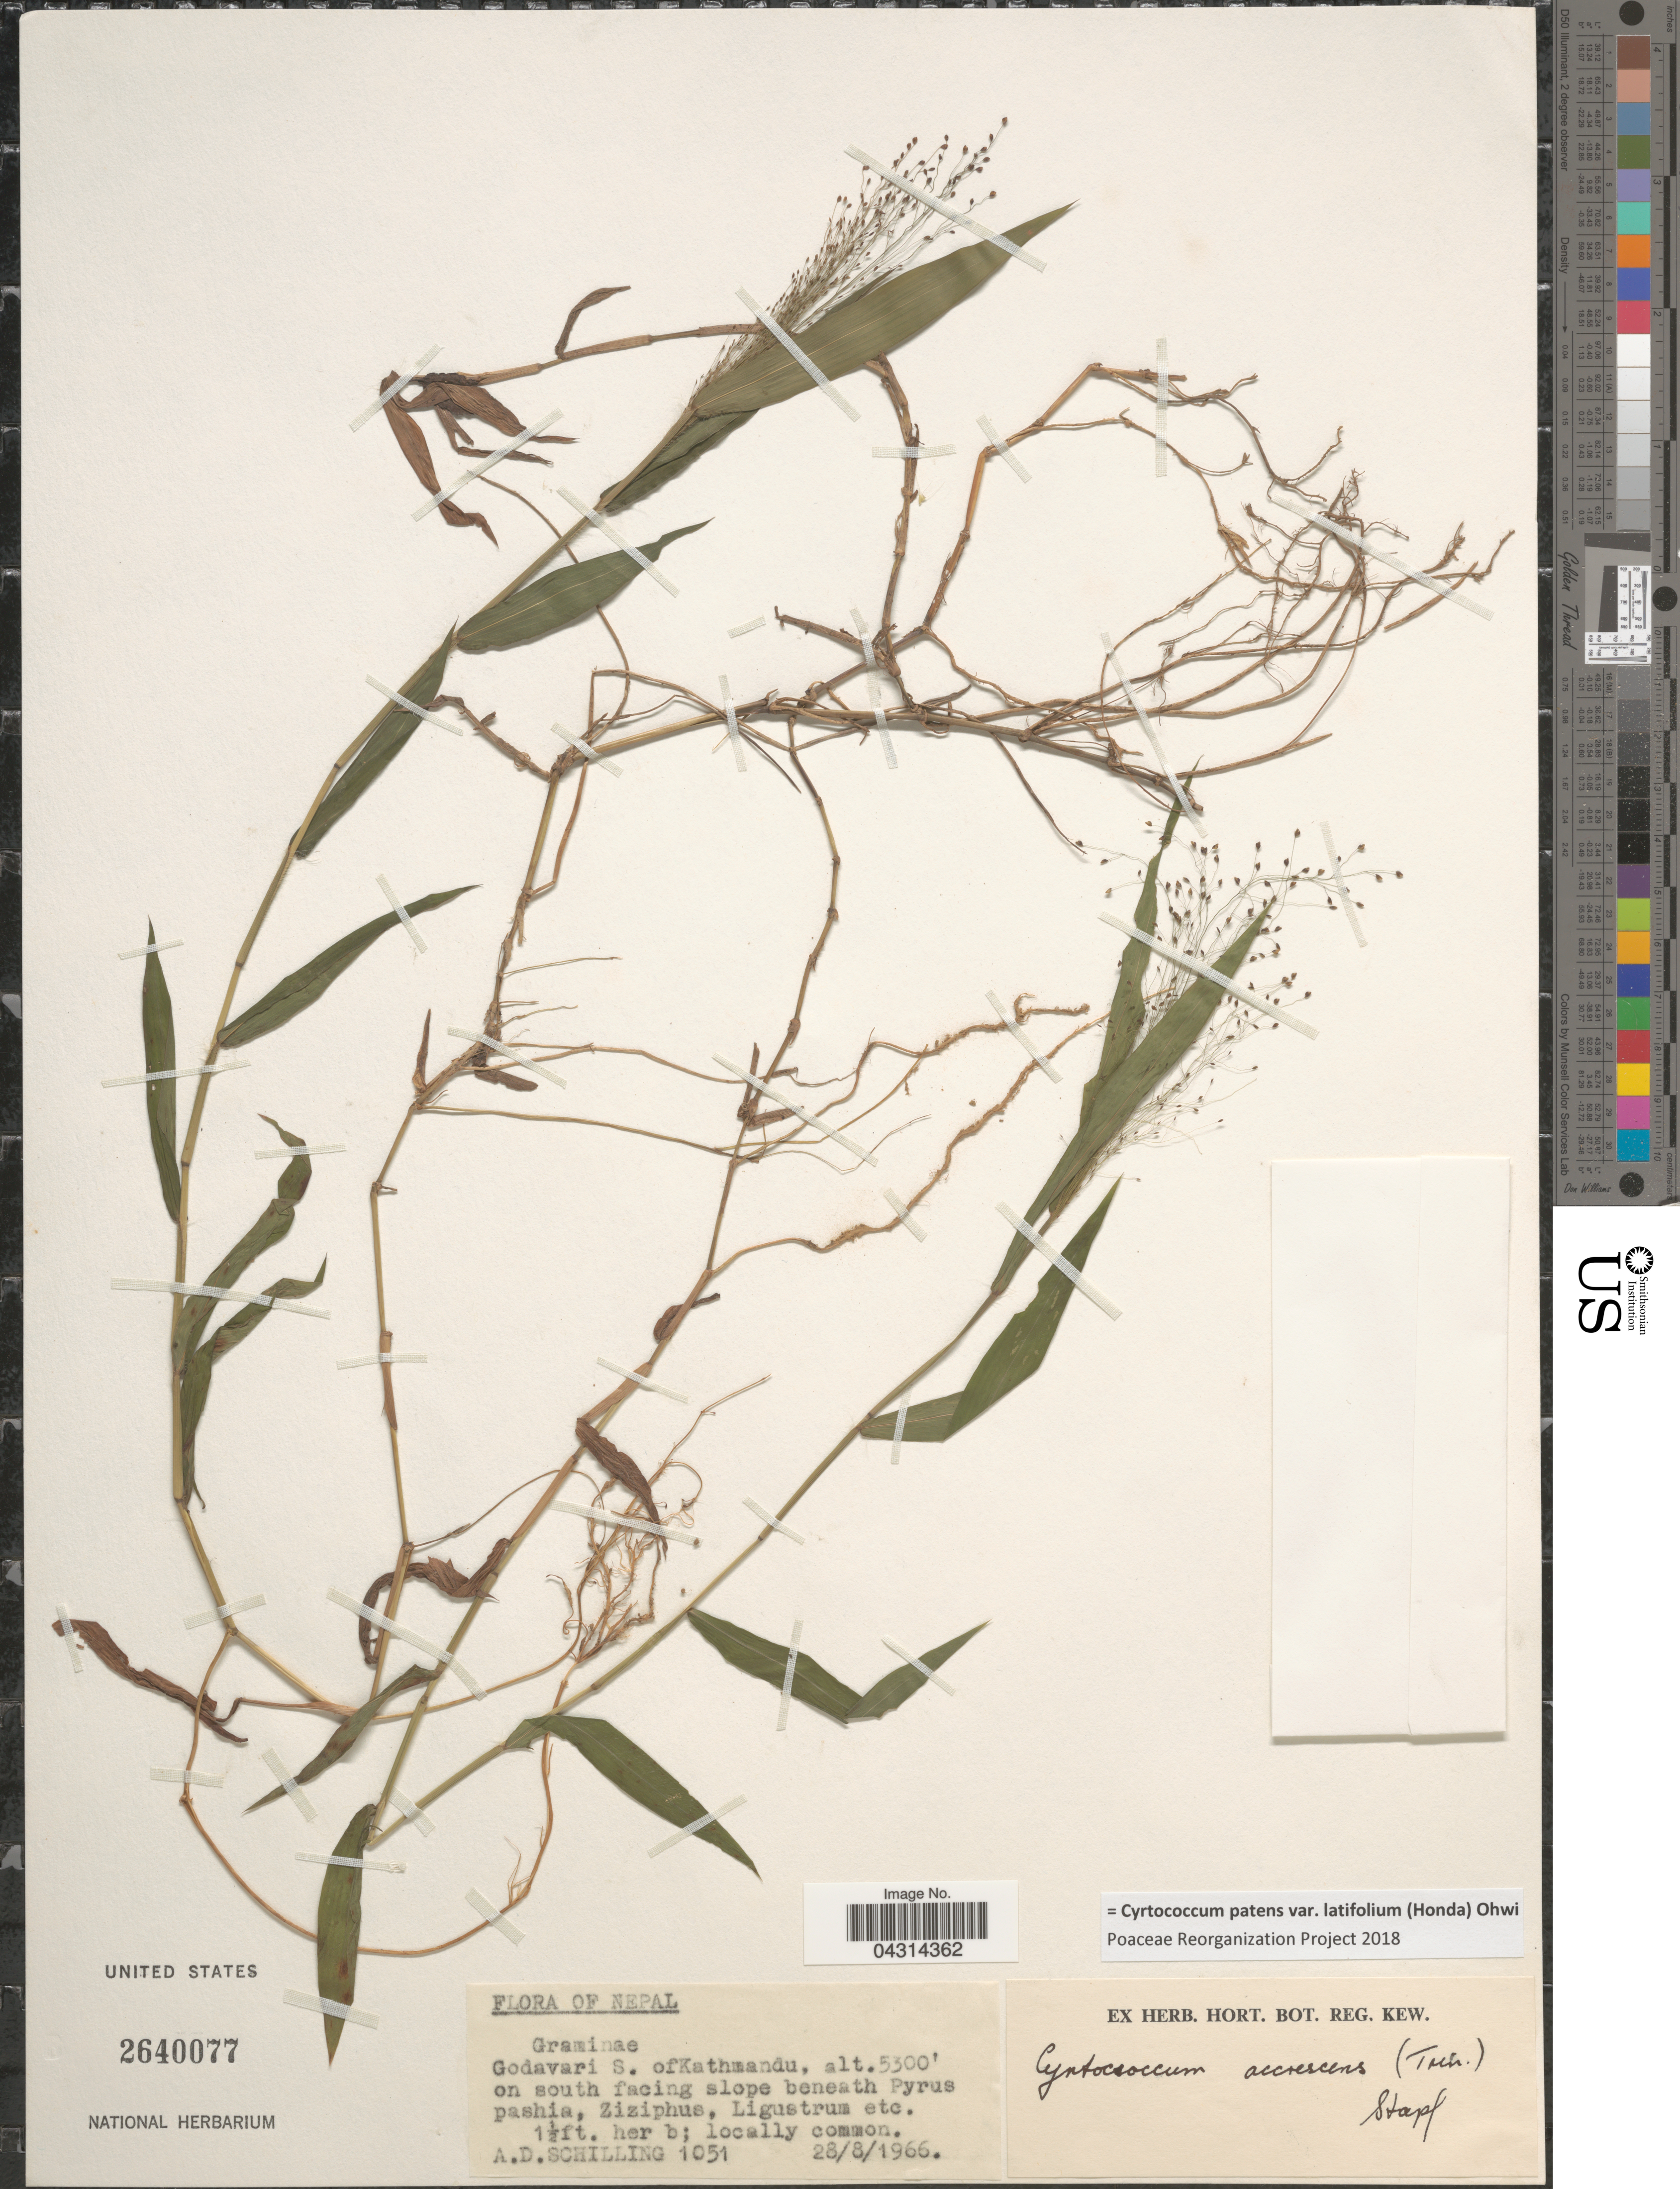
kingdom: Plantae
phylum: Tracheophyta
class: Liliopsida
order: Poales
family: Poaceae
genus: Cyrtococcum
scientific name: Cyrtococcum patens var. latifolium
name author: (Honda) Ohwi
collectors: A. Schilling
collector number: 1051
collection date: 1966-08-28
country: Nepal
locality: Godavari S. of Kathmandu. On south facing slope.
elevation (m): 1615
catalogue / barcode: US 2640077